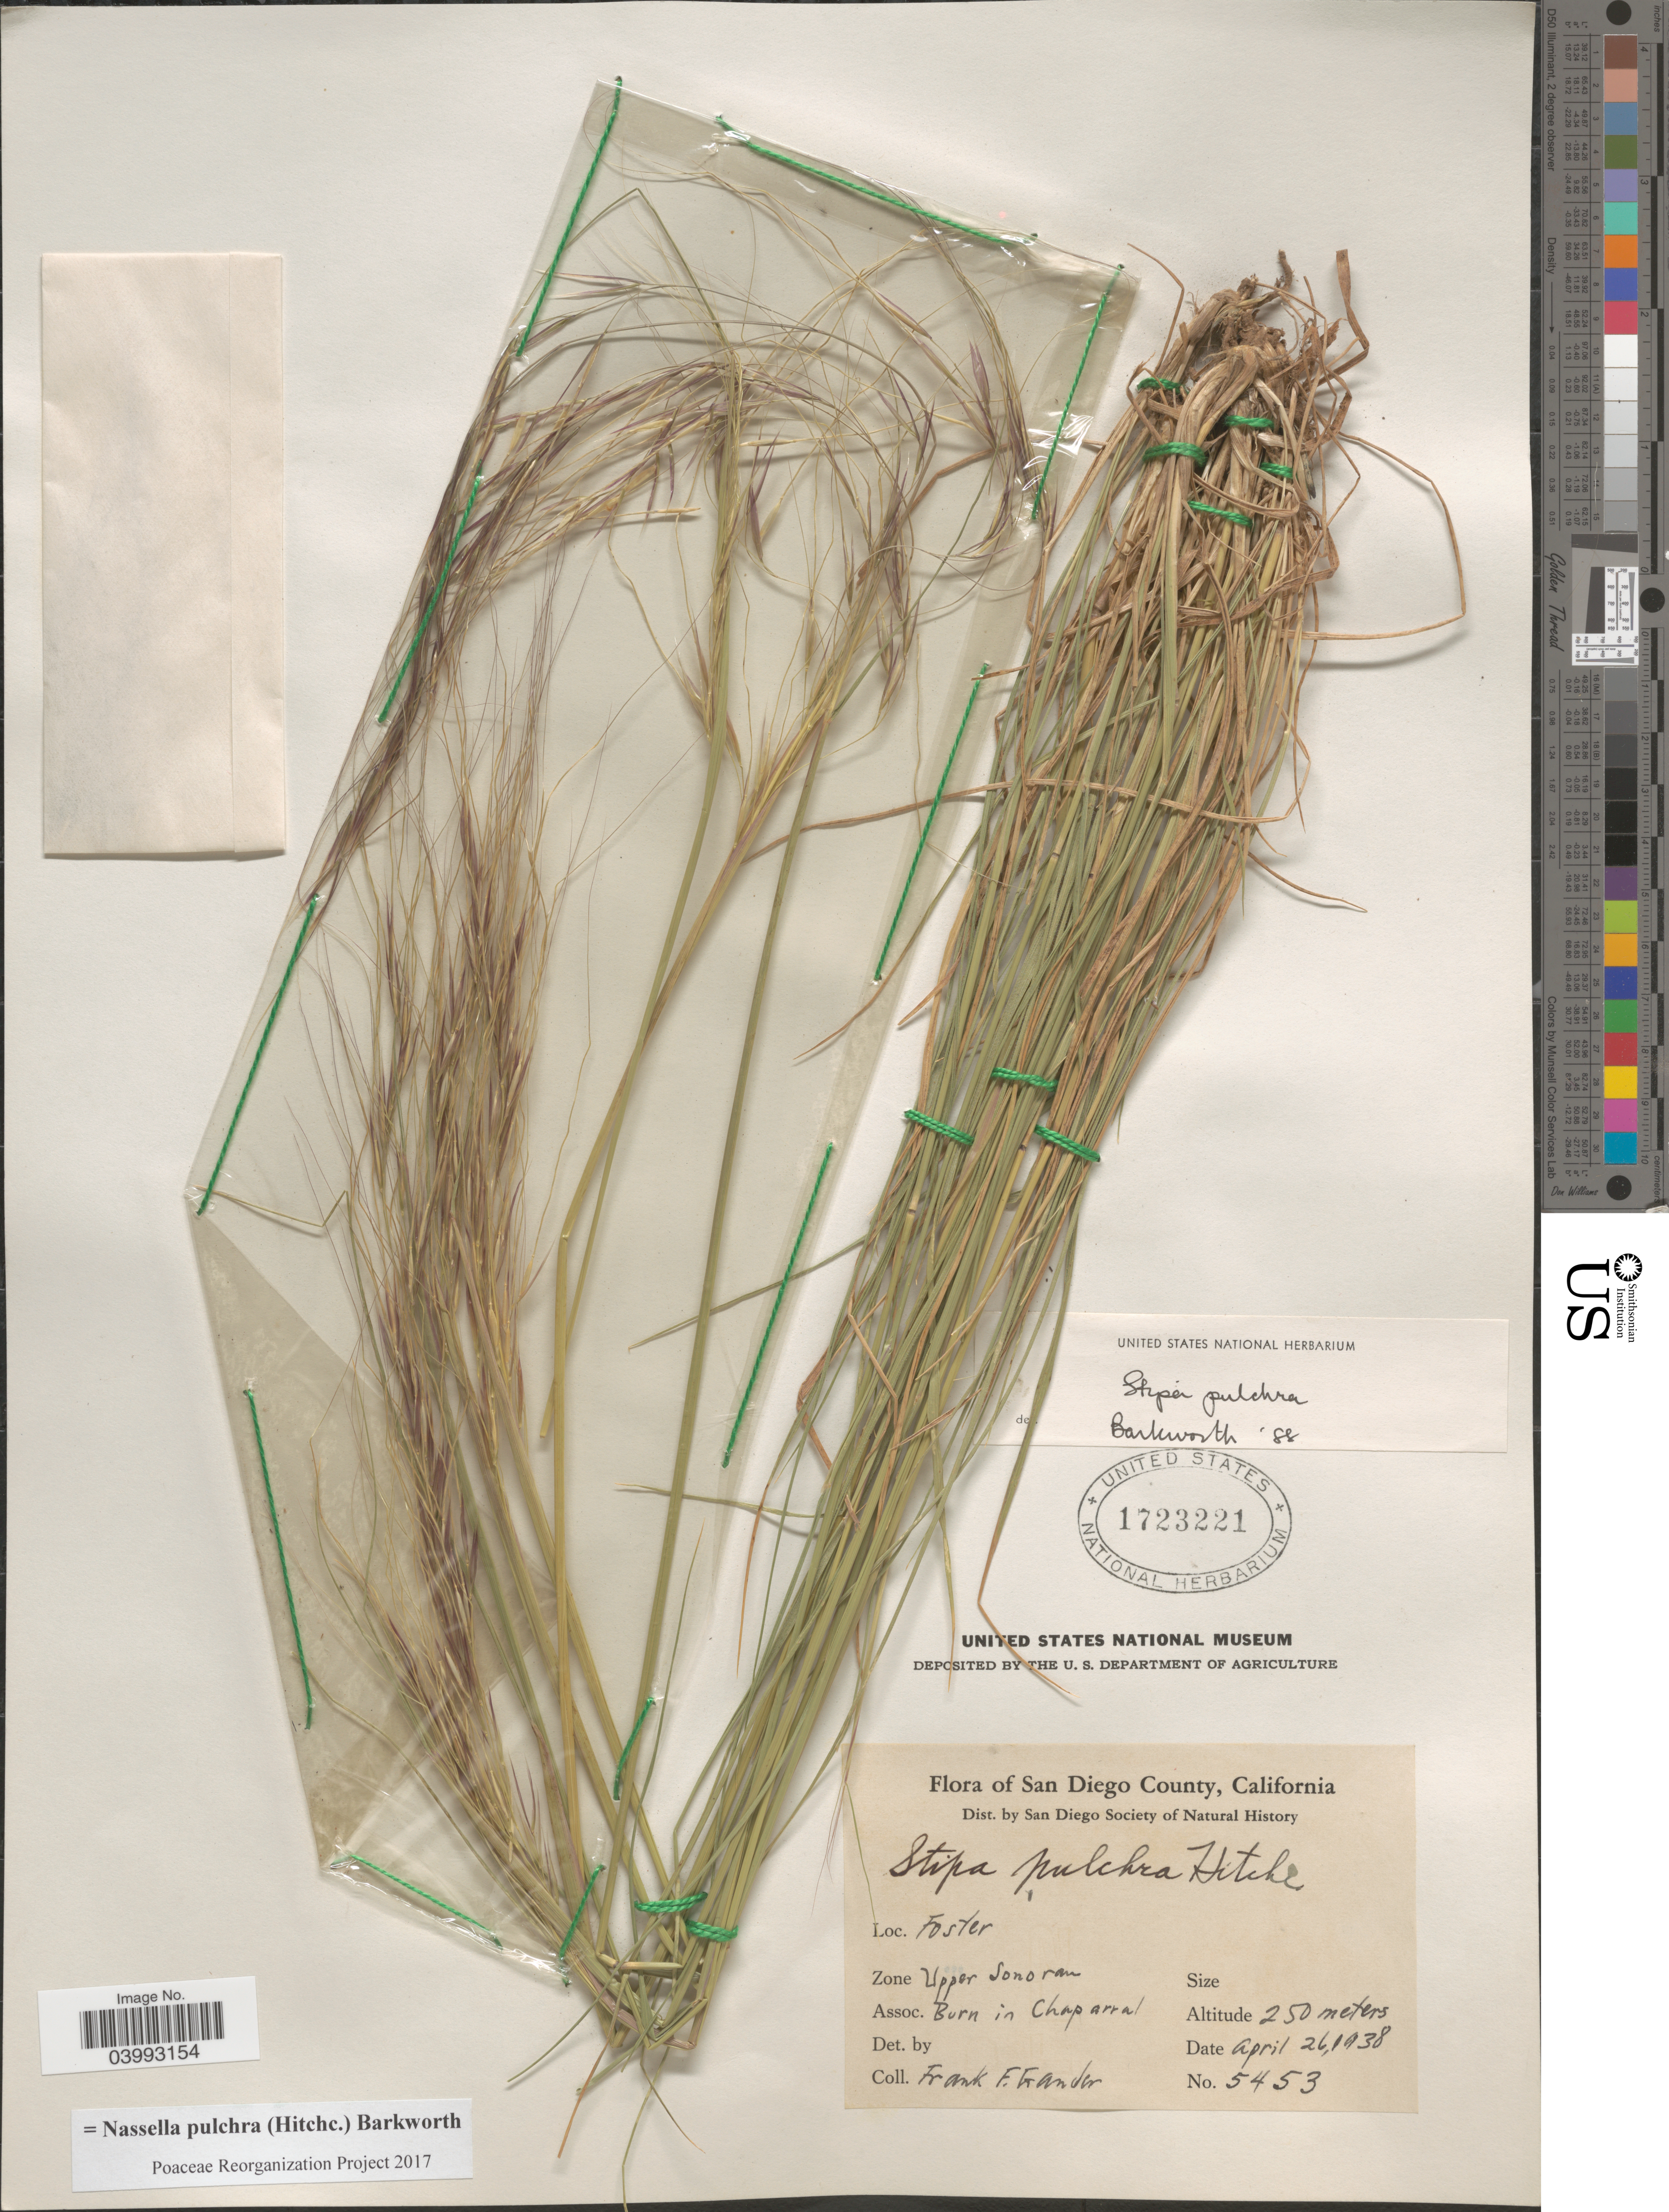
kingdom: Plantae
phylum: Tracheophyta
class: Liliopsida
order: Poales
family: Poaceae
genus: Nassella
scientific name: Nassella pulchra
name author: (Hitchc.) Barkworth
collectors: F. Gander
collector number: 5453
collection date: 1938-04-26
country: United States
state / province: California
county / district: San Diego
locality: San Diego County. Foster. Zone Upper Sonoran.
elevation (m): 250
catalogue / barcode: US 1723221